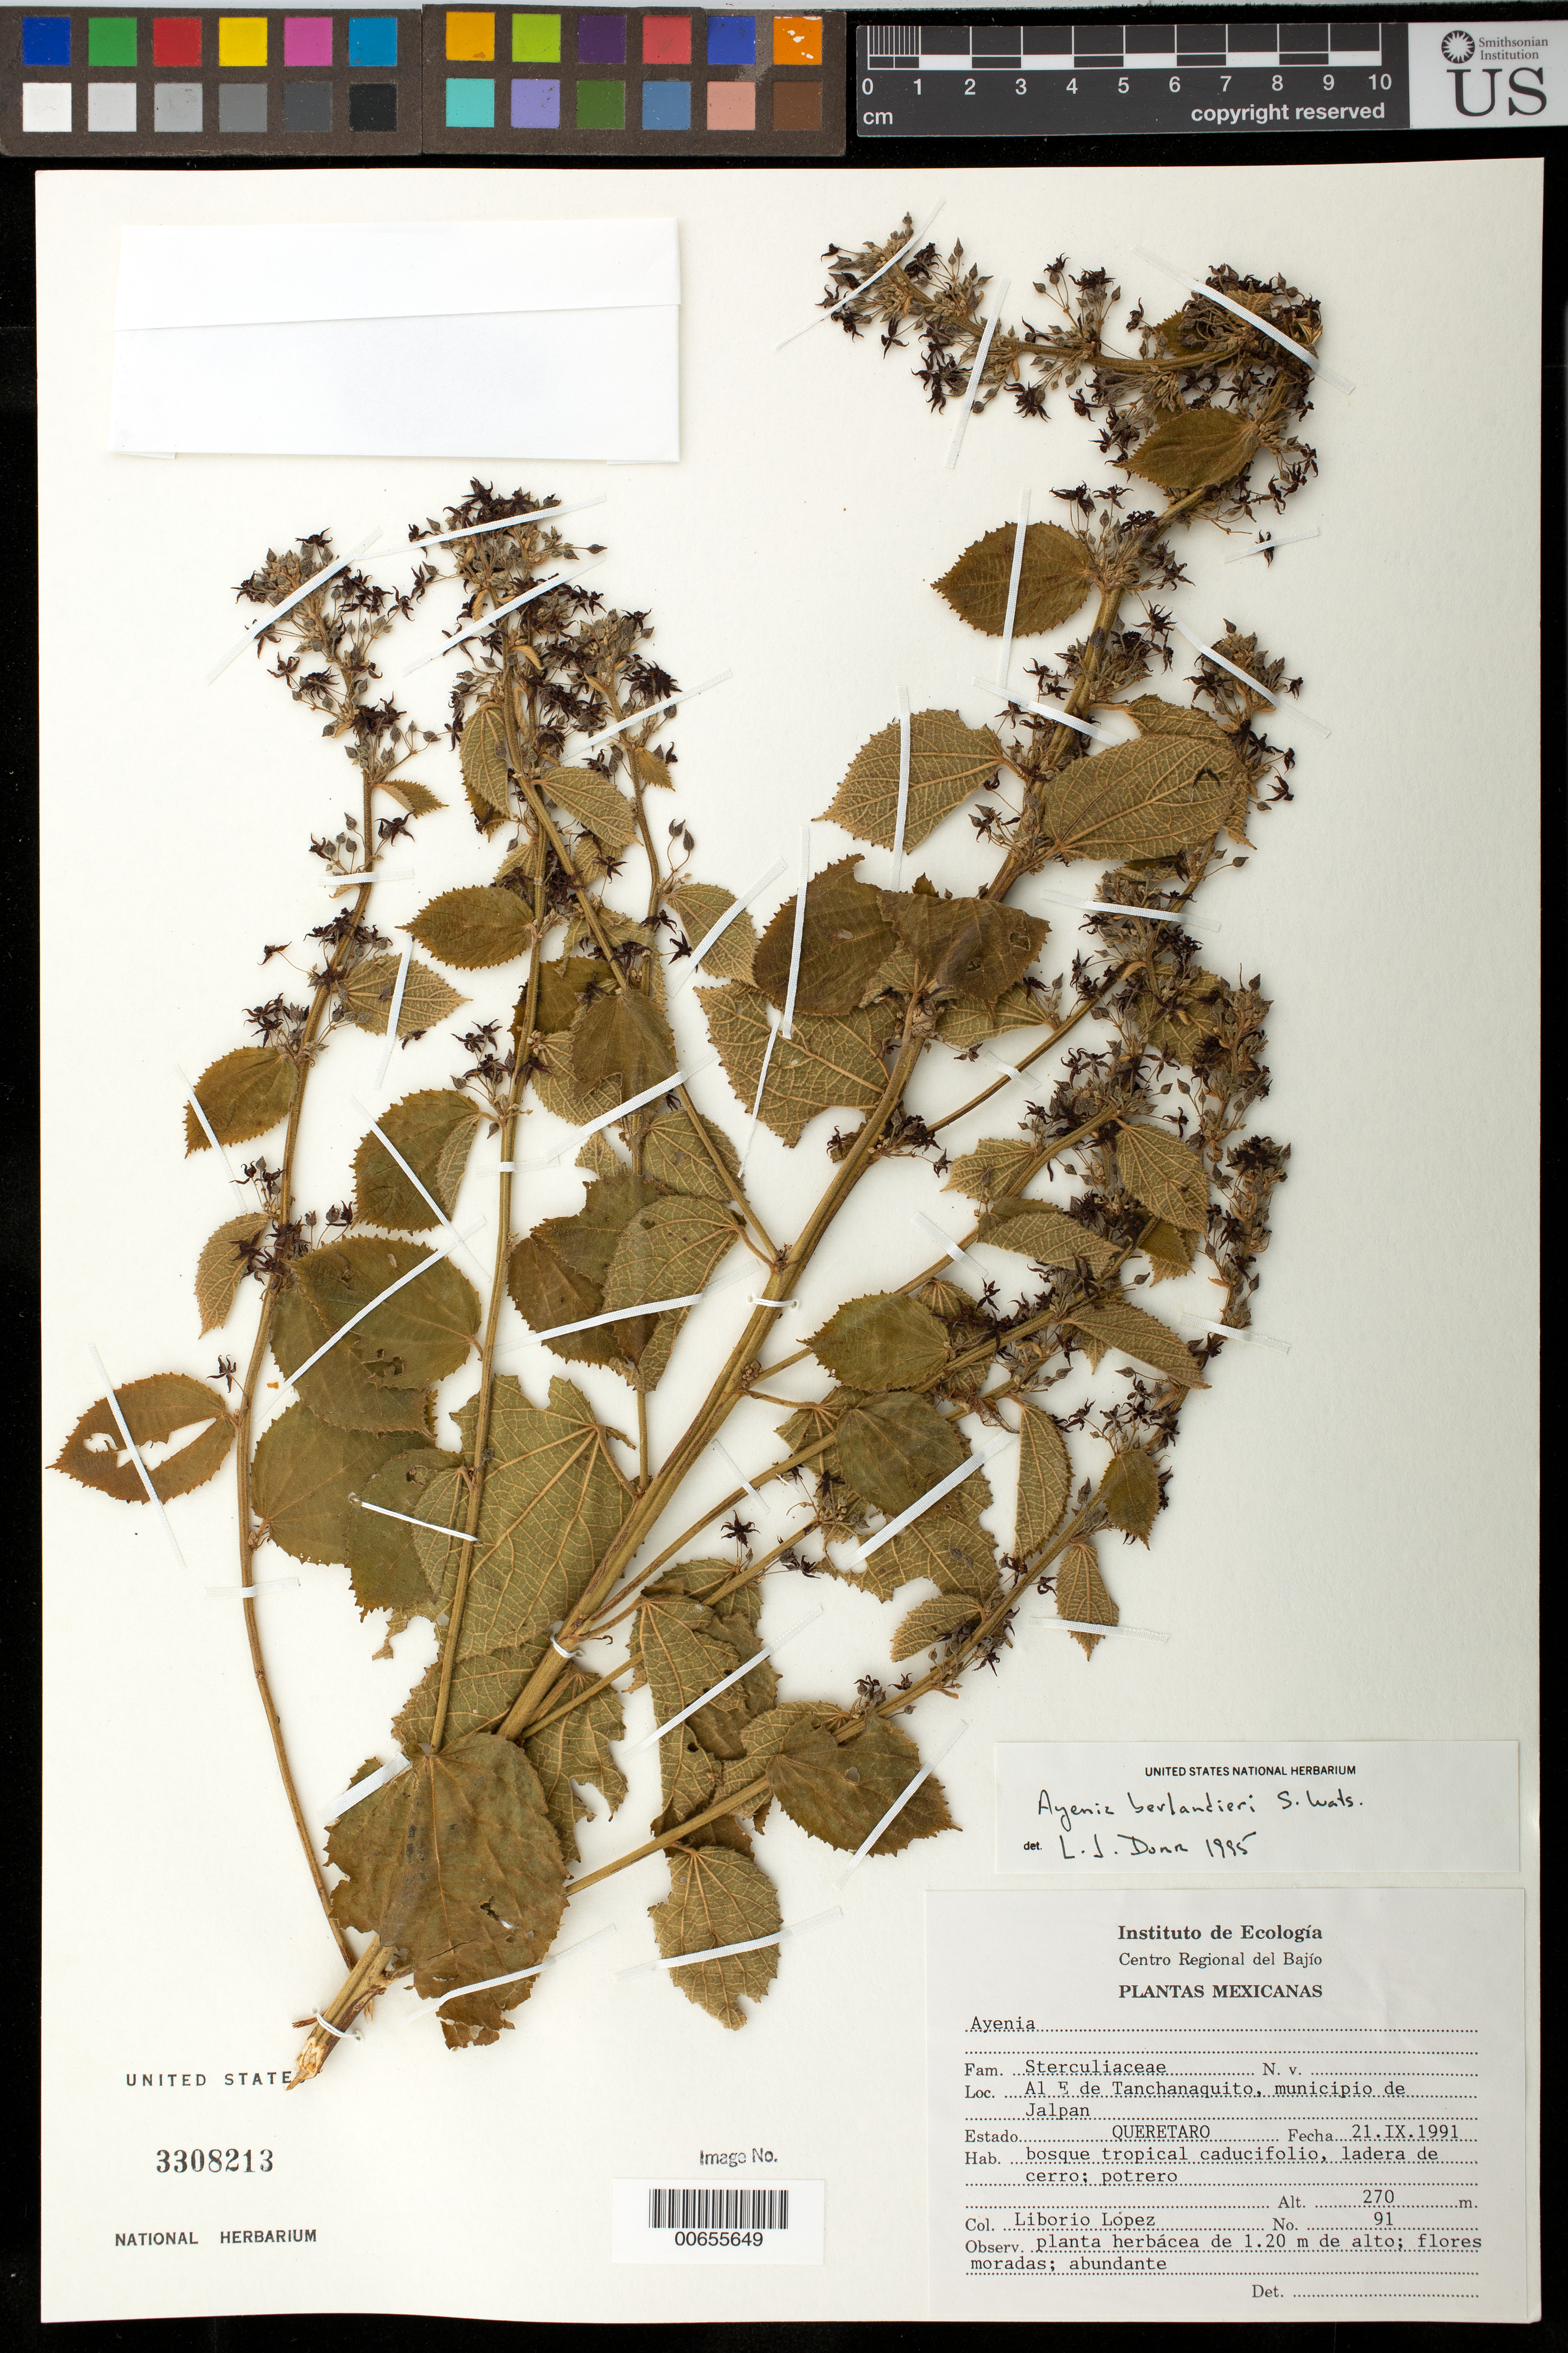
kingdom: Plantae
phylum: Tracheophyta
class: Magnoliopsida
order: Malvales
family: Malvaceae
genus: Ayenia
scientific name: Ayenia berlandieri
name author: S. Watson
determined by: Dorr, L. J., (BOT), Smithsonian Institution - National Museum of Natural History (UNITED STATES)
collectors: L. López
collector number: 91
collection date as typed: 21 Sep 1991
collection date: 1991-09-21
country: Mexico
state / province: Querétaro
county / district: Jalpan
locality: Al E de Tanchanaquito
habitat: Bosque tropical caducifolio, ladera de cerro, potrero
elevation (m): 270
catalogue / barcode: US 3308213